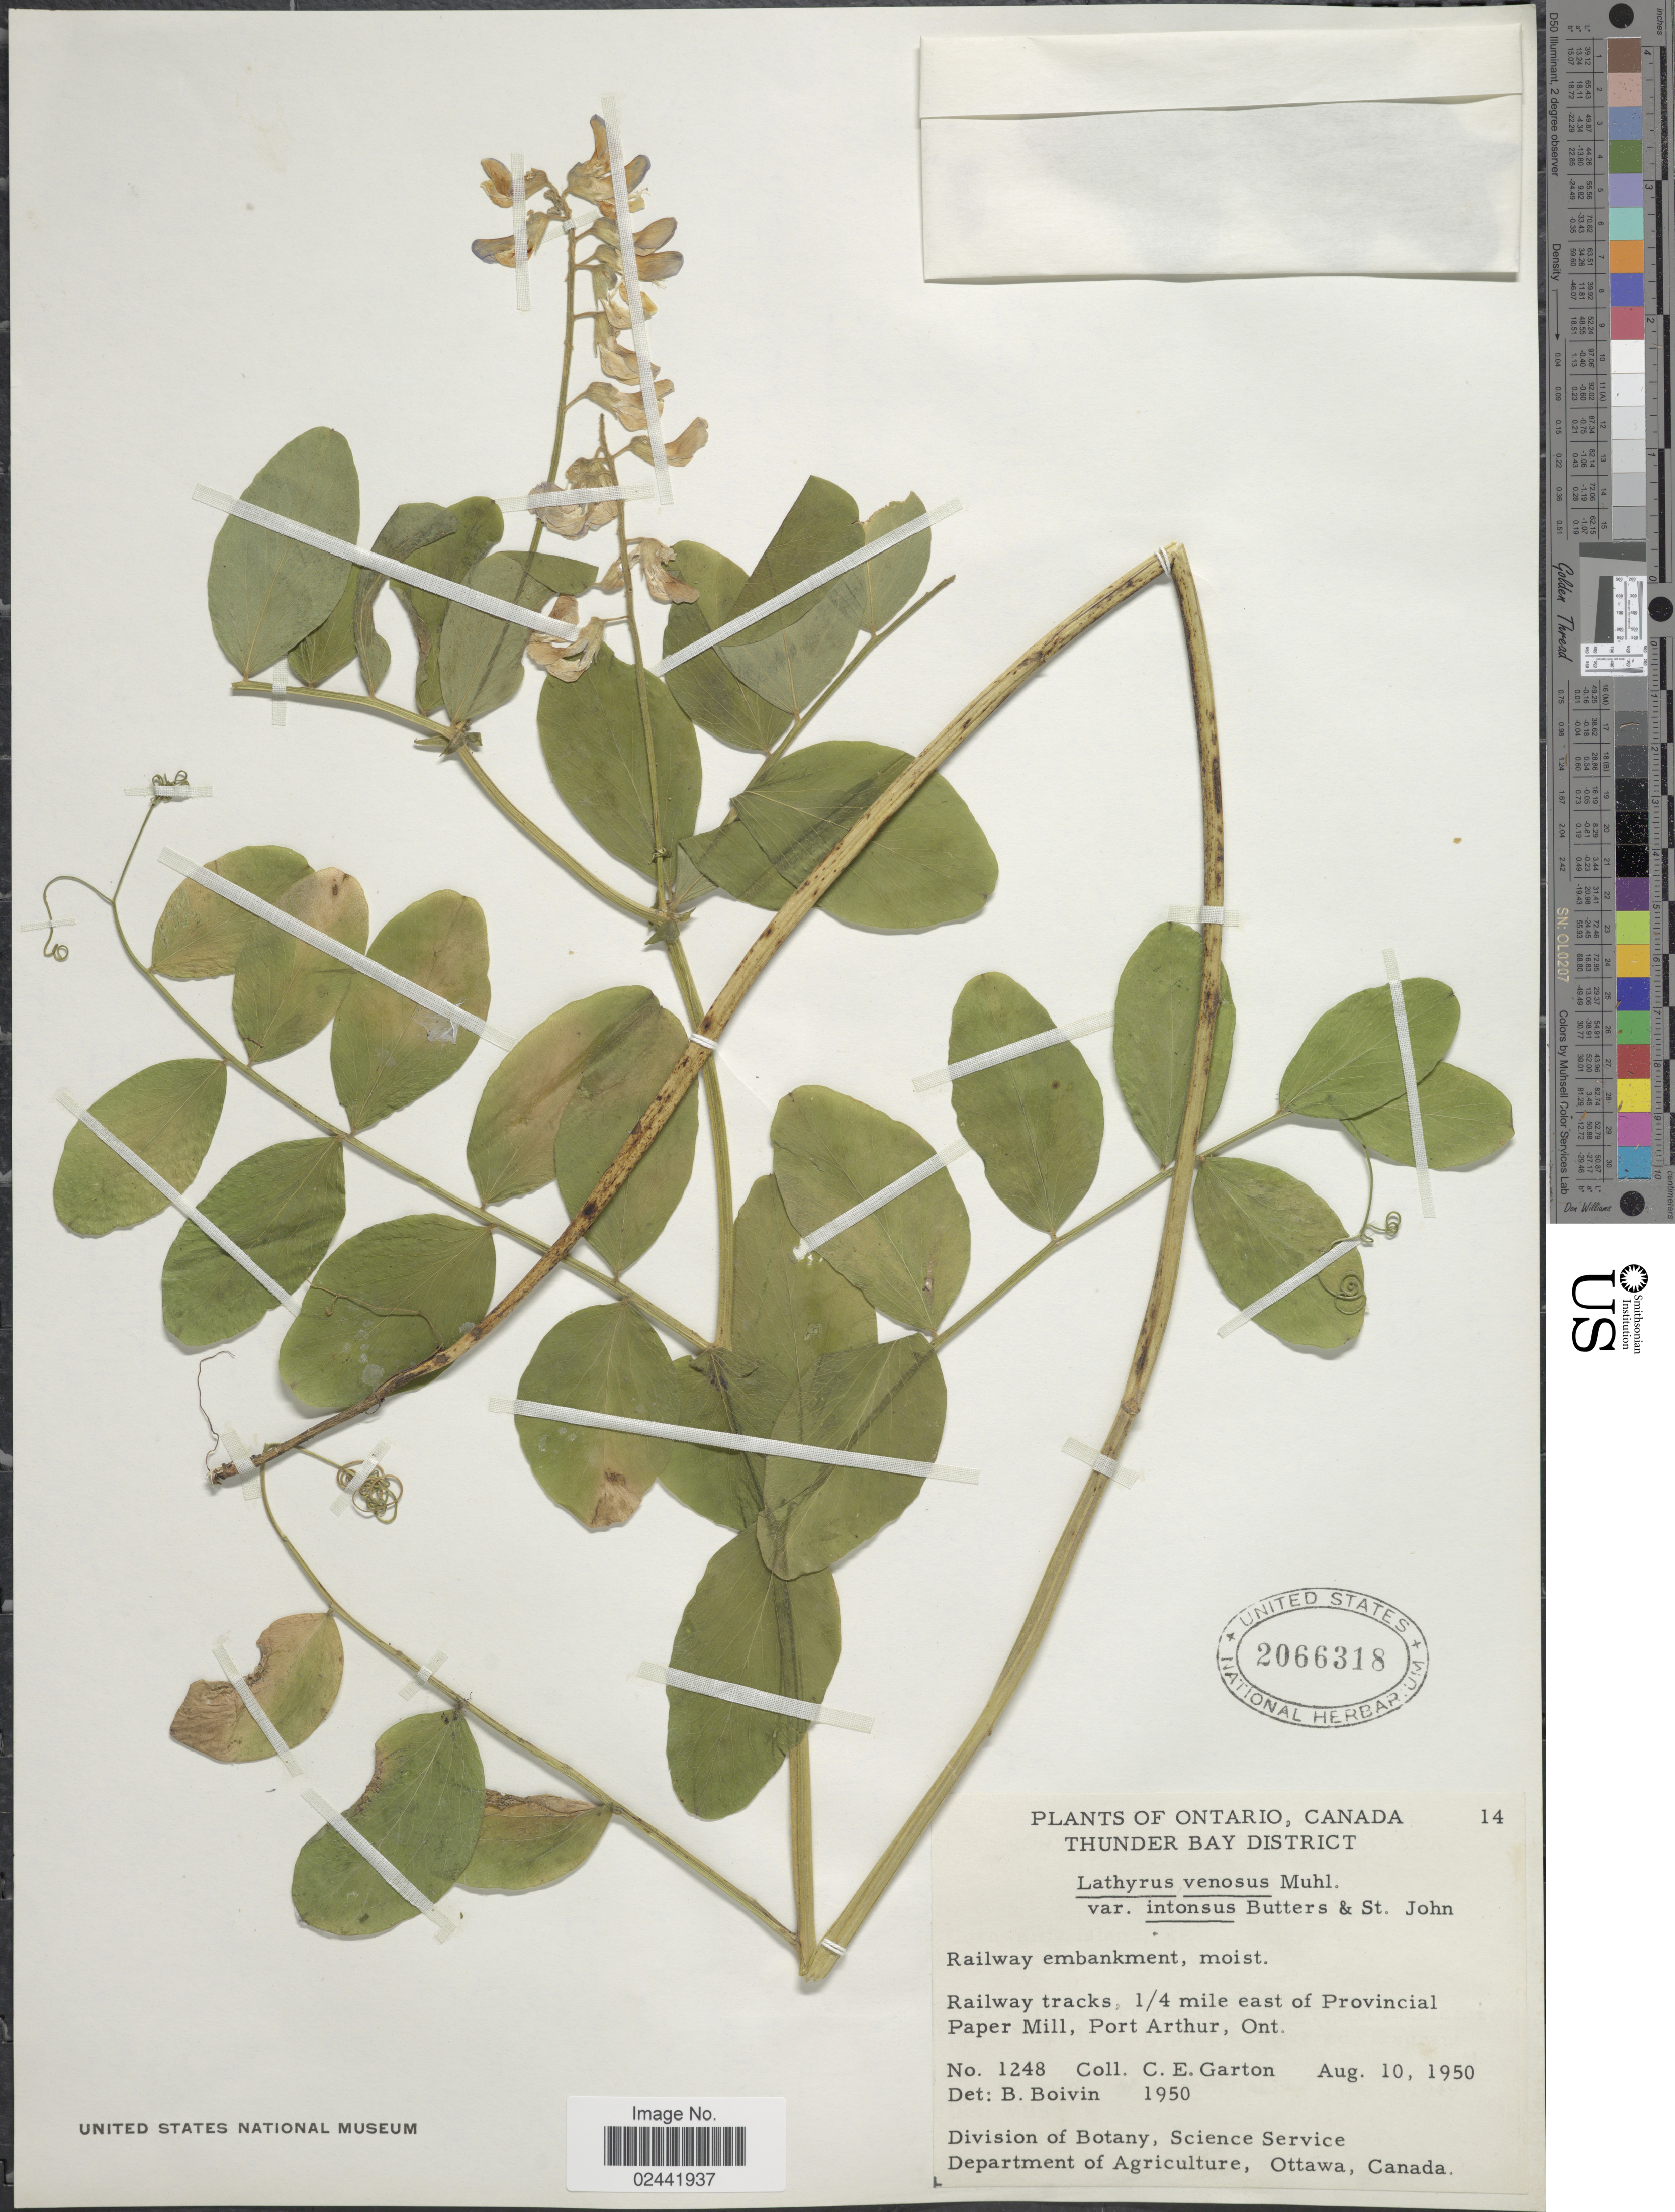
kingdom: Plantae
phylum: Tracheophyta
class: Magnoliopsida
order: Fabales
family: Fabaceae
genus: Lathyrus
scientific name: Lathyrus venosus var. intonsus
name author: Butters & H. St. John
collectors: C. E. Garton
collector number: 1248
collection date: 1950-08-10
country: Canada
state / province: Ontario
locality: Thunder Bay District. Railway tracks, 1/4 mile east of Provincial Paper Mill, Port Arthur, Ont.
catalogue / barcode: US 2066318